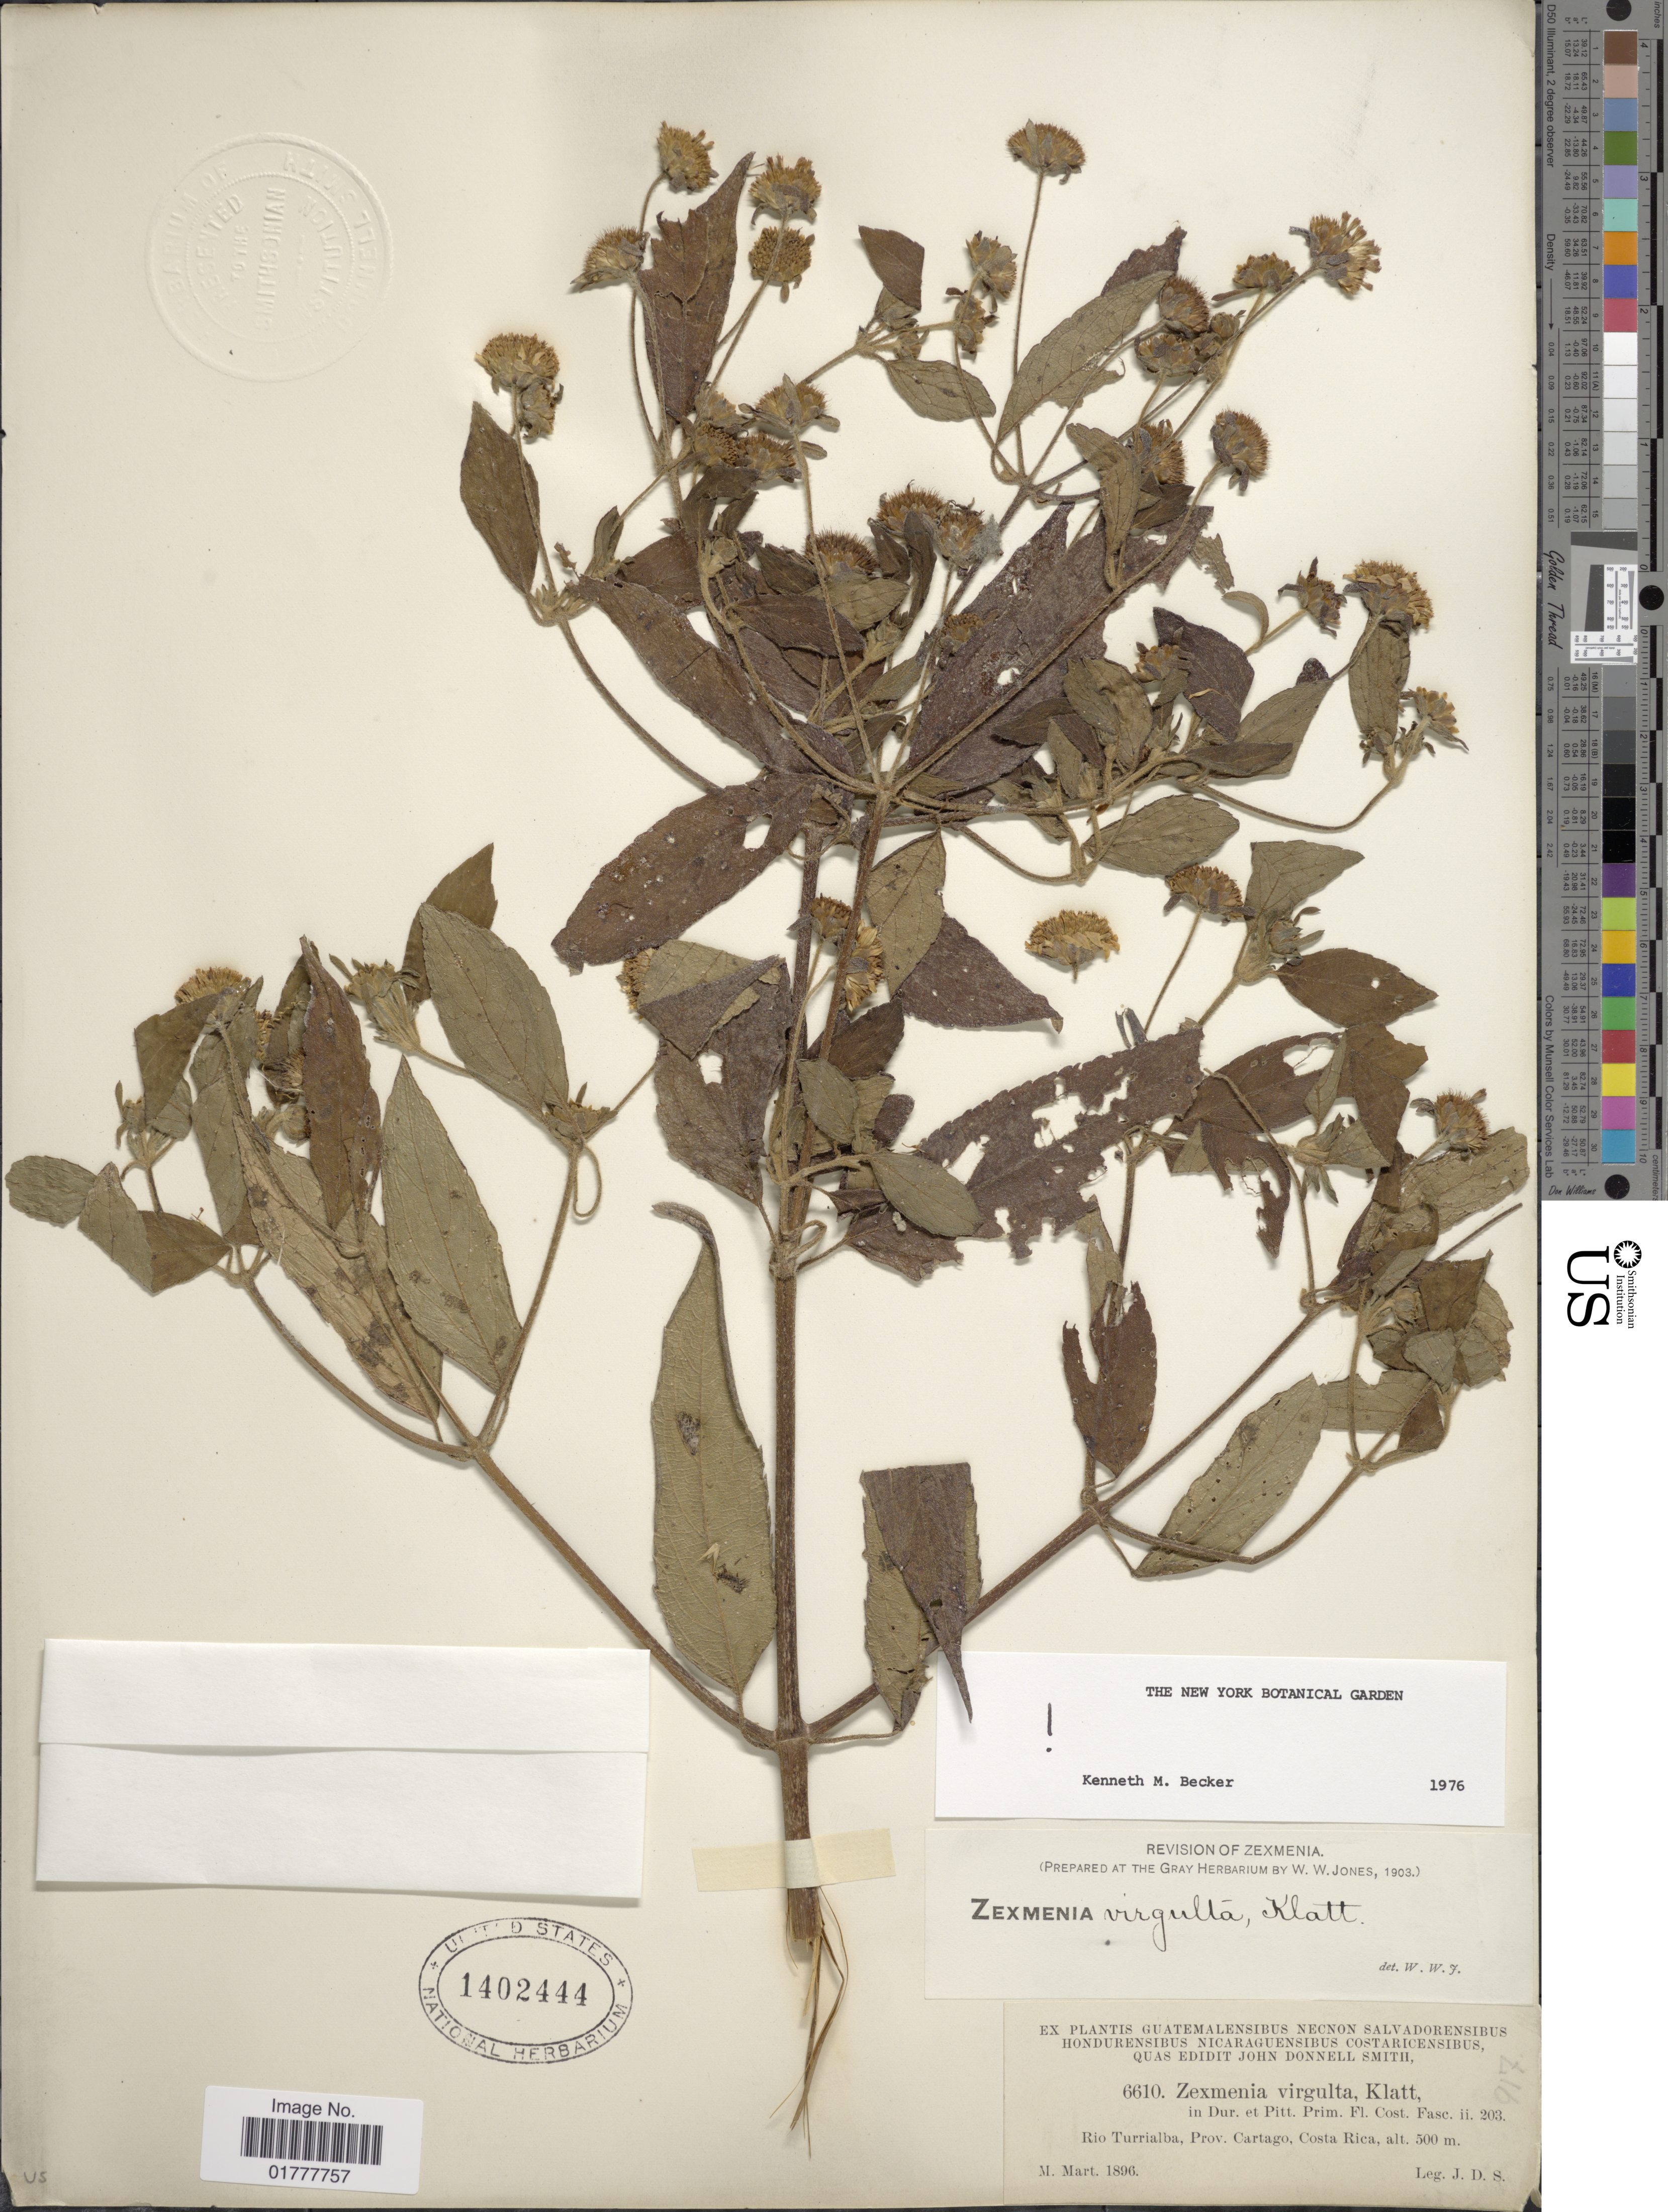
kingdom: Plantae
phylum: Tracheophyta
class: Magnoliopsida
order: Asterales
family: Asteraceae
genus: Zexmenia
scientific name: Zexmenia virgulta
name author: Klatt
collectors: J. Donnell Smith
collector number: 6610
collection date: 1896-03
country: Costa Rica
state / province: Cartago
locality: Rio Turrialba, Prov. Cartago, Costa Rica.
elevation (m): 500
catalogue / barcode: US 1402444